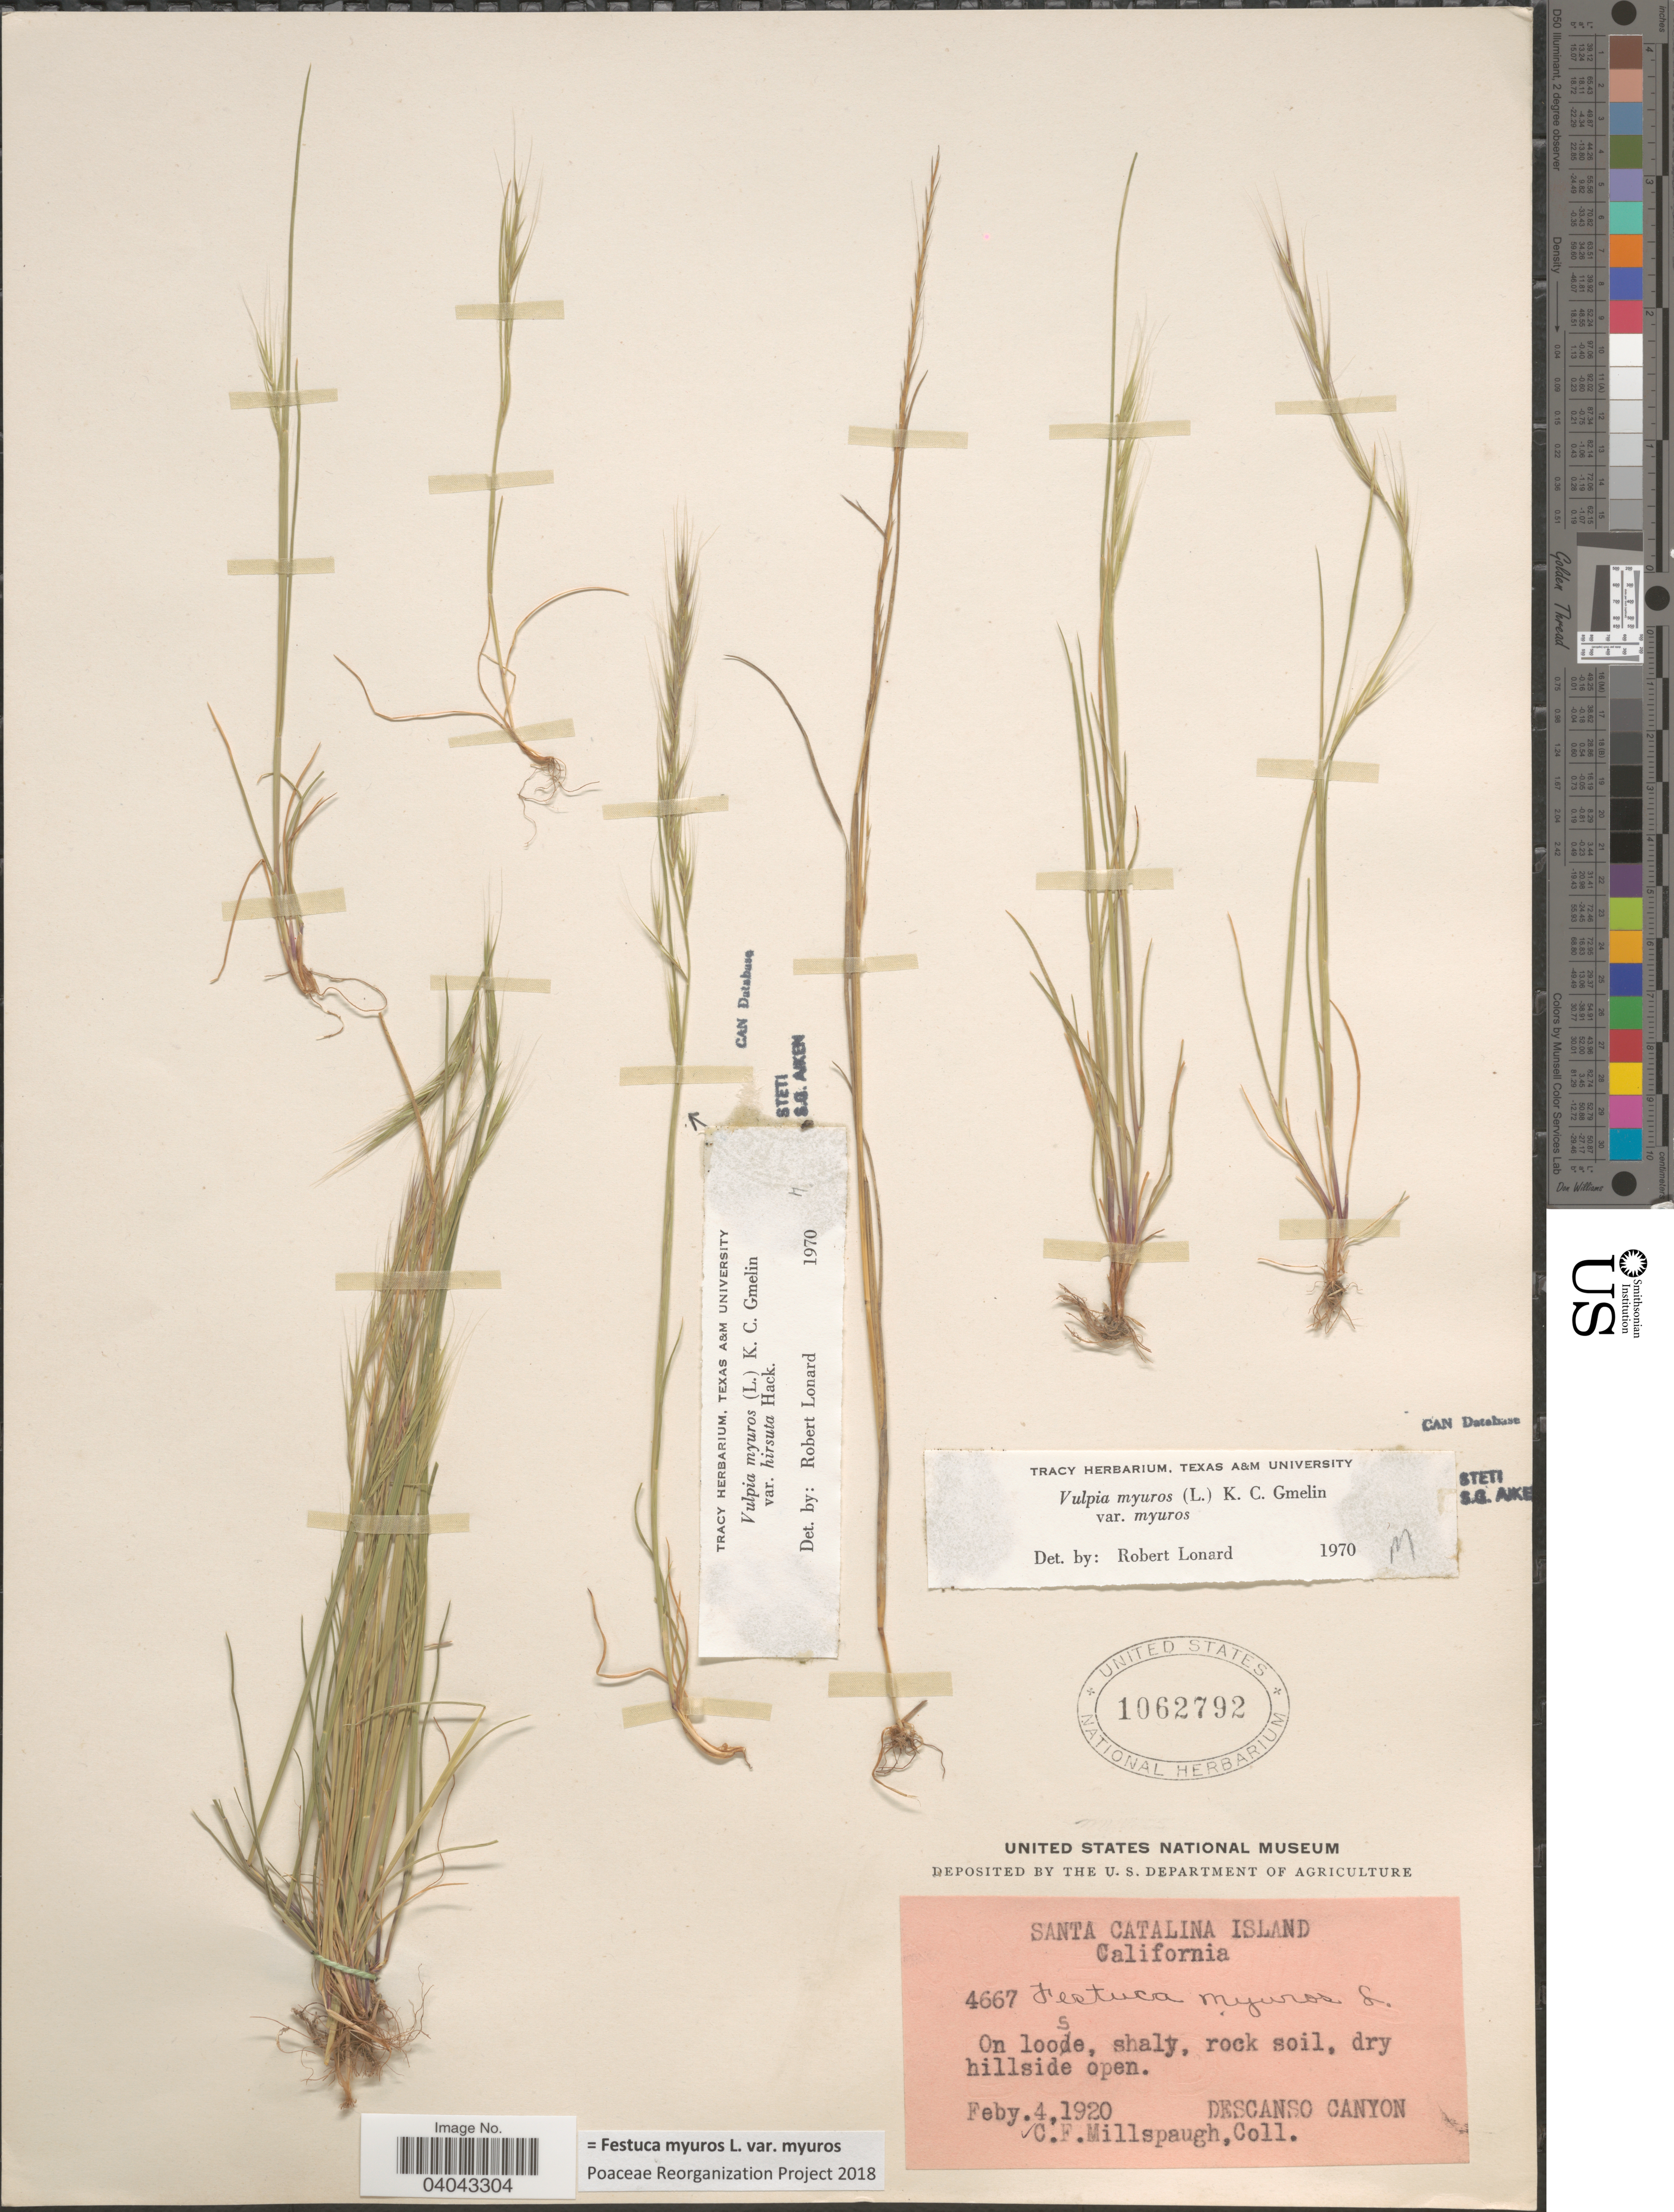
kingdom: Plantae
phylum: Tracheophyta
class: Liliopsida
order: Poales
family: Poaceae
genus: Festuca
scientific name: Festuca myuros var. myuros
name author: L.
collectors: C. F. Millspaugh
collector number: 4667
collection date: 1920-02-04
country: United States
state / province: California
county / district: Los Angeles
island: Santa Catalina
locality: Santa Catalina Island. Descanso Canyon.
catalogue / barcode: US 1062792